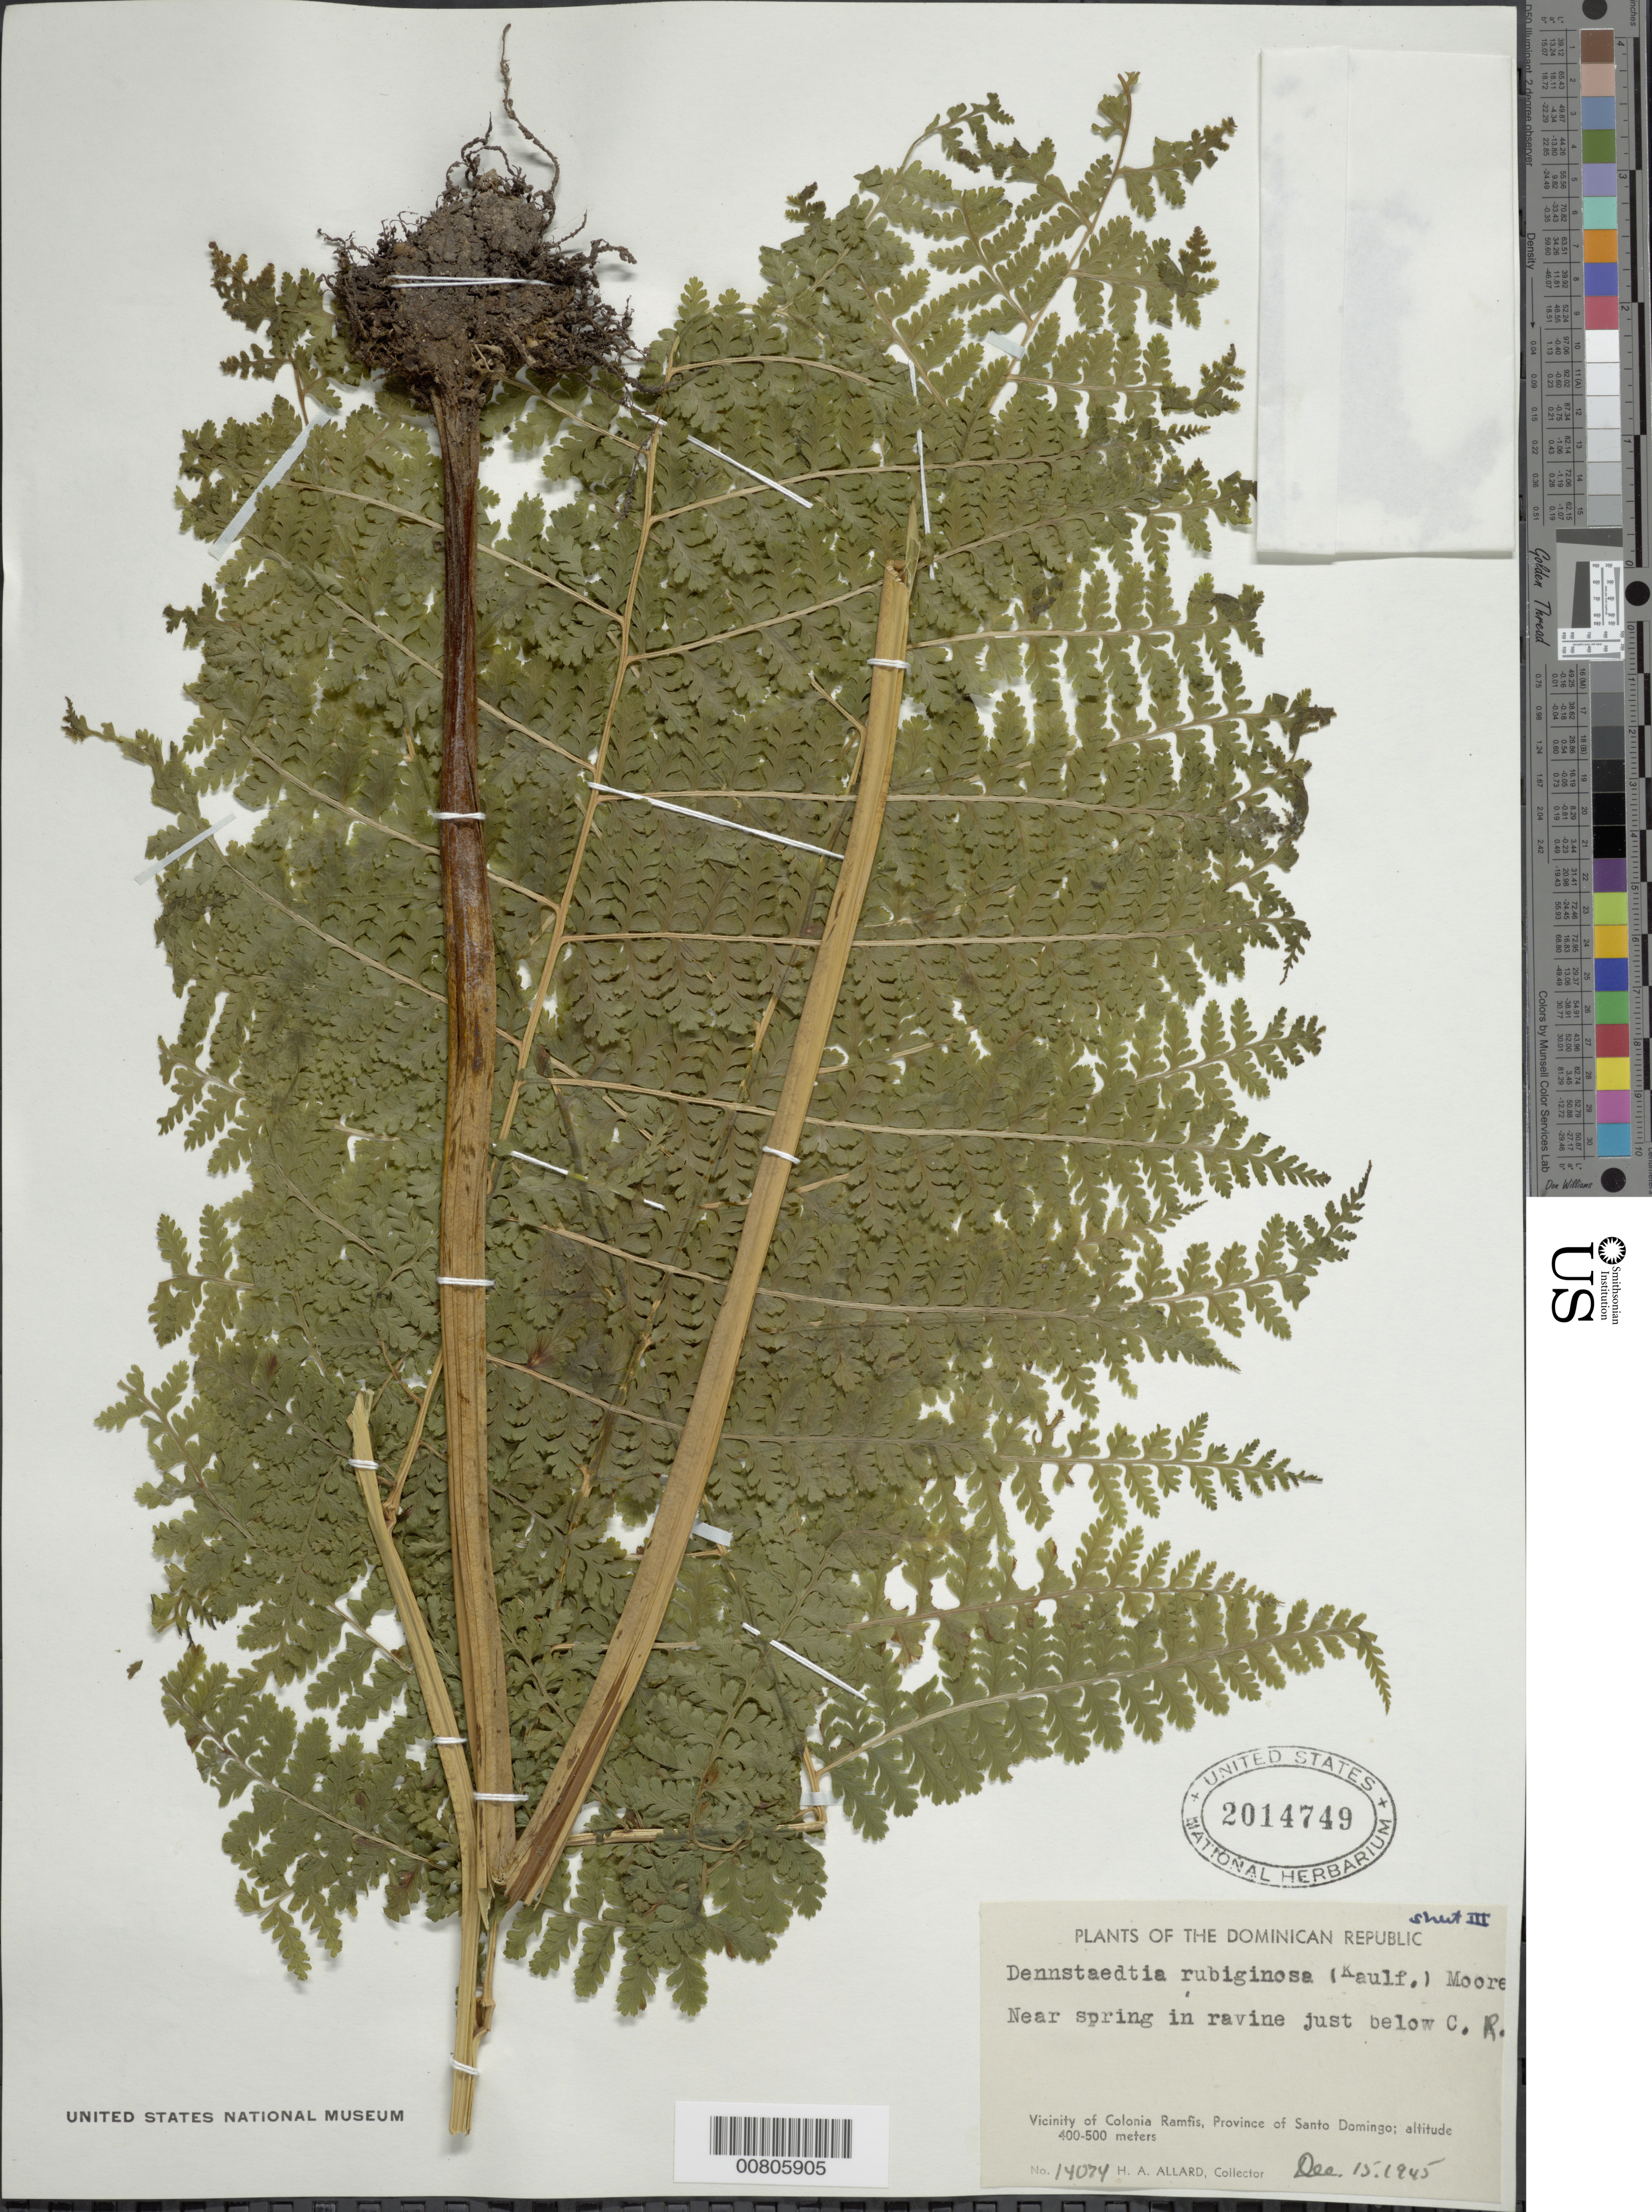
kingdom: Plantae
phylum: Tracheophyta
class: Polypodiopsida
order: Polypodiales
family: Dennstaedtiaceae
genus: Dennstaedtia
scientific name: Dennstaedtia cicutaria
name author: (Sw.) T. Moore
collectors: H. A. Allard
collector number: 14074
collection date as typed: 15 Dec 1945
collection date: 1945-12-15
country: Dominican Republic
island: Hispaniola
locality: Prov. Santo Domingo, just below Colonia Ramfis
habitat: At spring in ravine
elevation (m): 400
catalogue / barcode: US 2014749